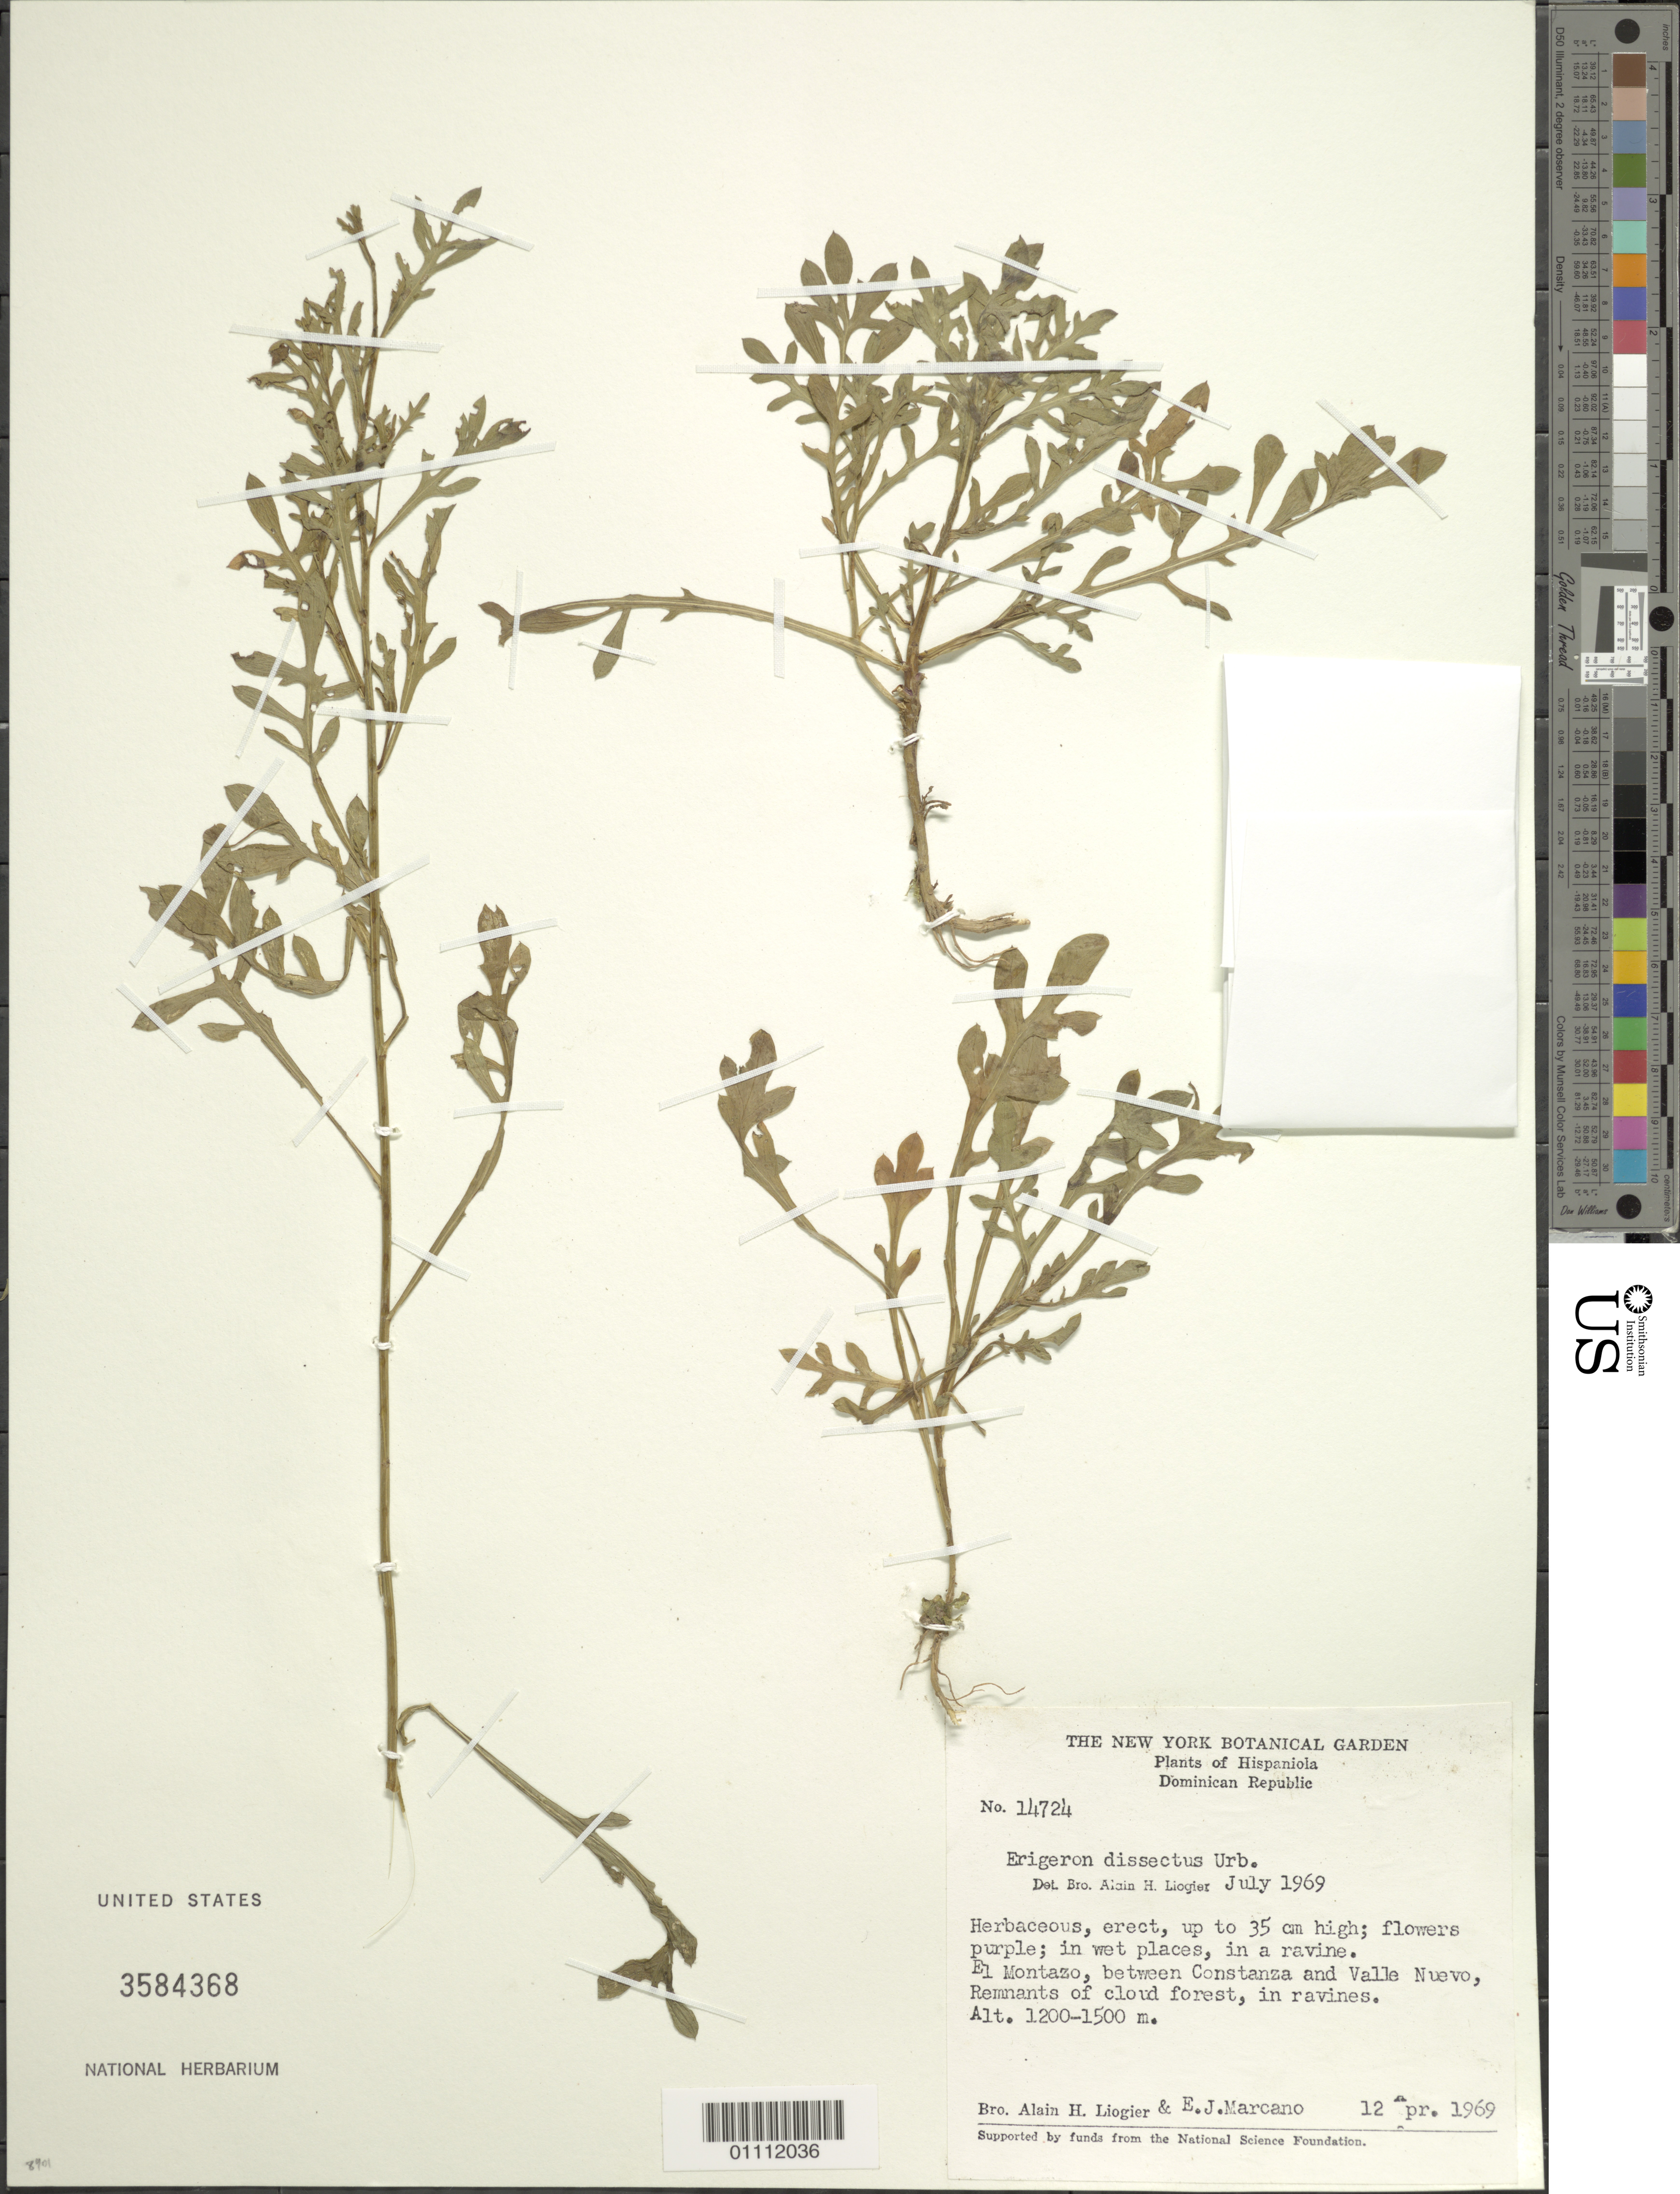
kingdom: Plantae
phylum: Tracheophyta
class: Magnoliopsida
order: Asterales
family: Asteraceae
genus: Erigeron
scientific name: Erigeron dissectus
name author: Urb.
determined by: Liogier, Alain H.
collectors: A. H. Liogier & E. J. Marcano F.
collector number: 14724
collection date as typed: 12 Apr 1969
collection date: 1969-04-12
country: Dominican Republic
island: Hispaniola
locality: El Montazo, between Constanza and Valle Nuevo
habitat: Remnants of cloud forest, in ravines; in wet places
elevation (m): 1200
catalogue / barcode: US 3584369